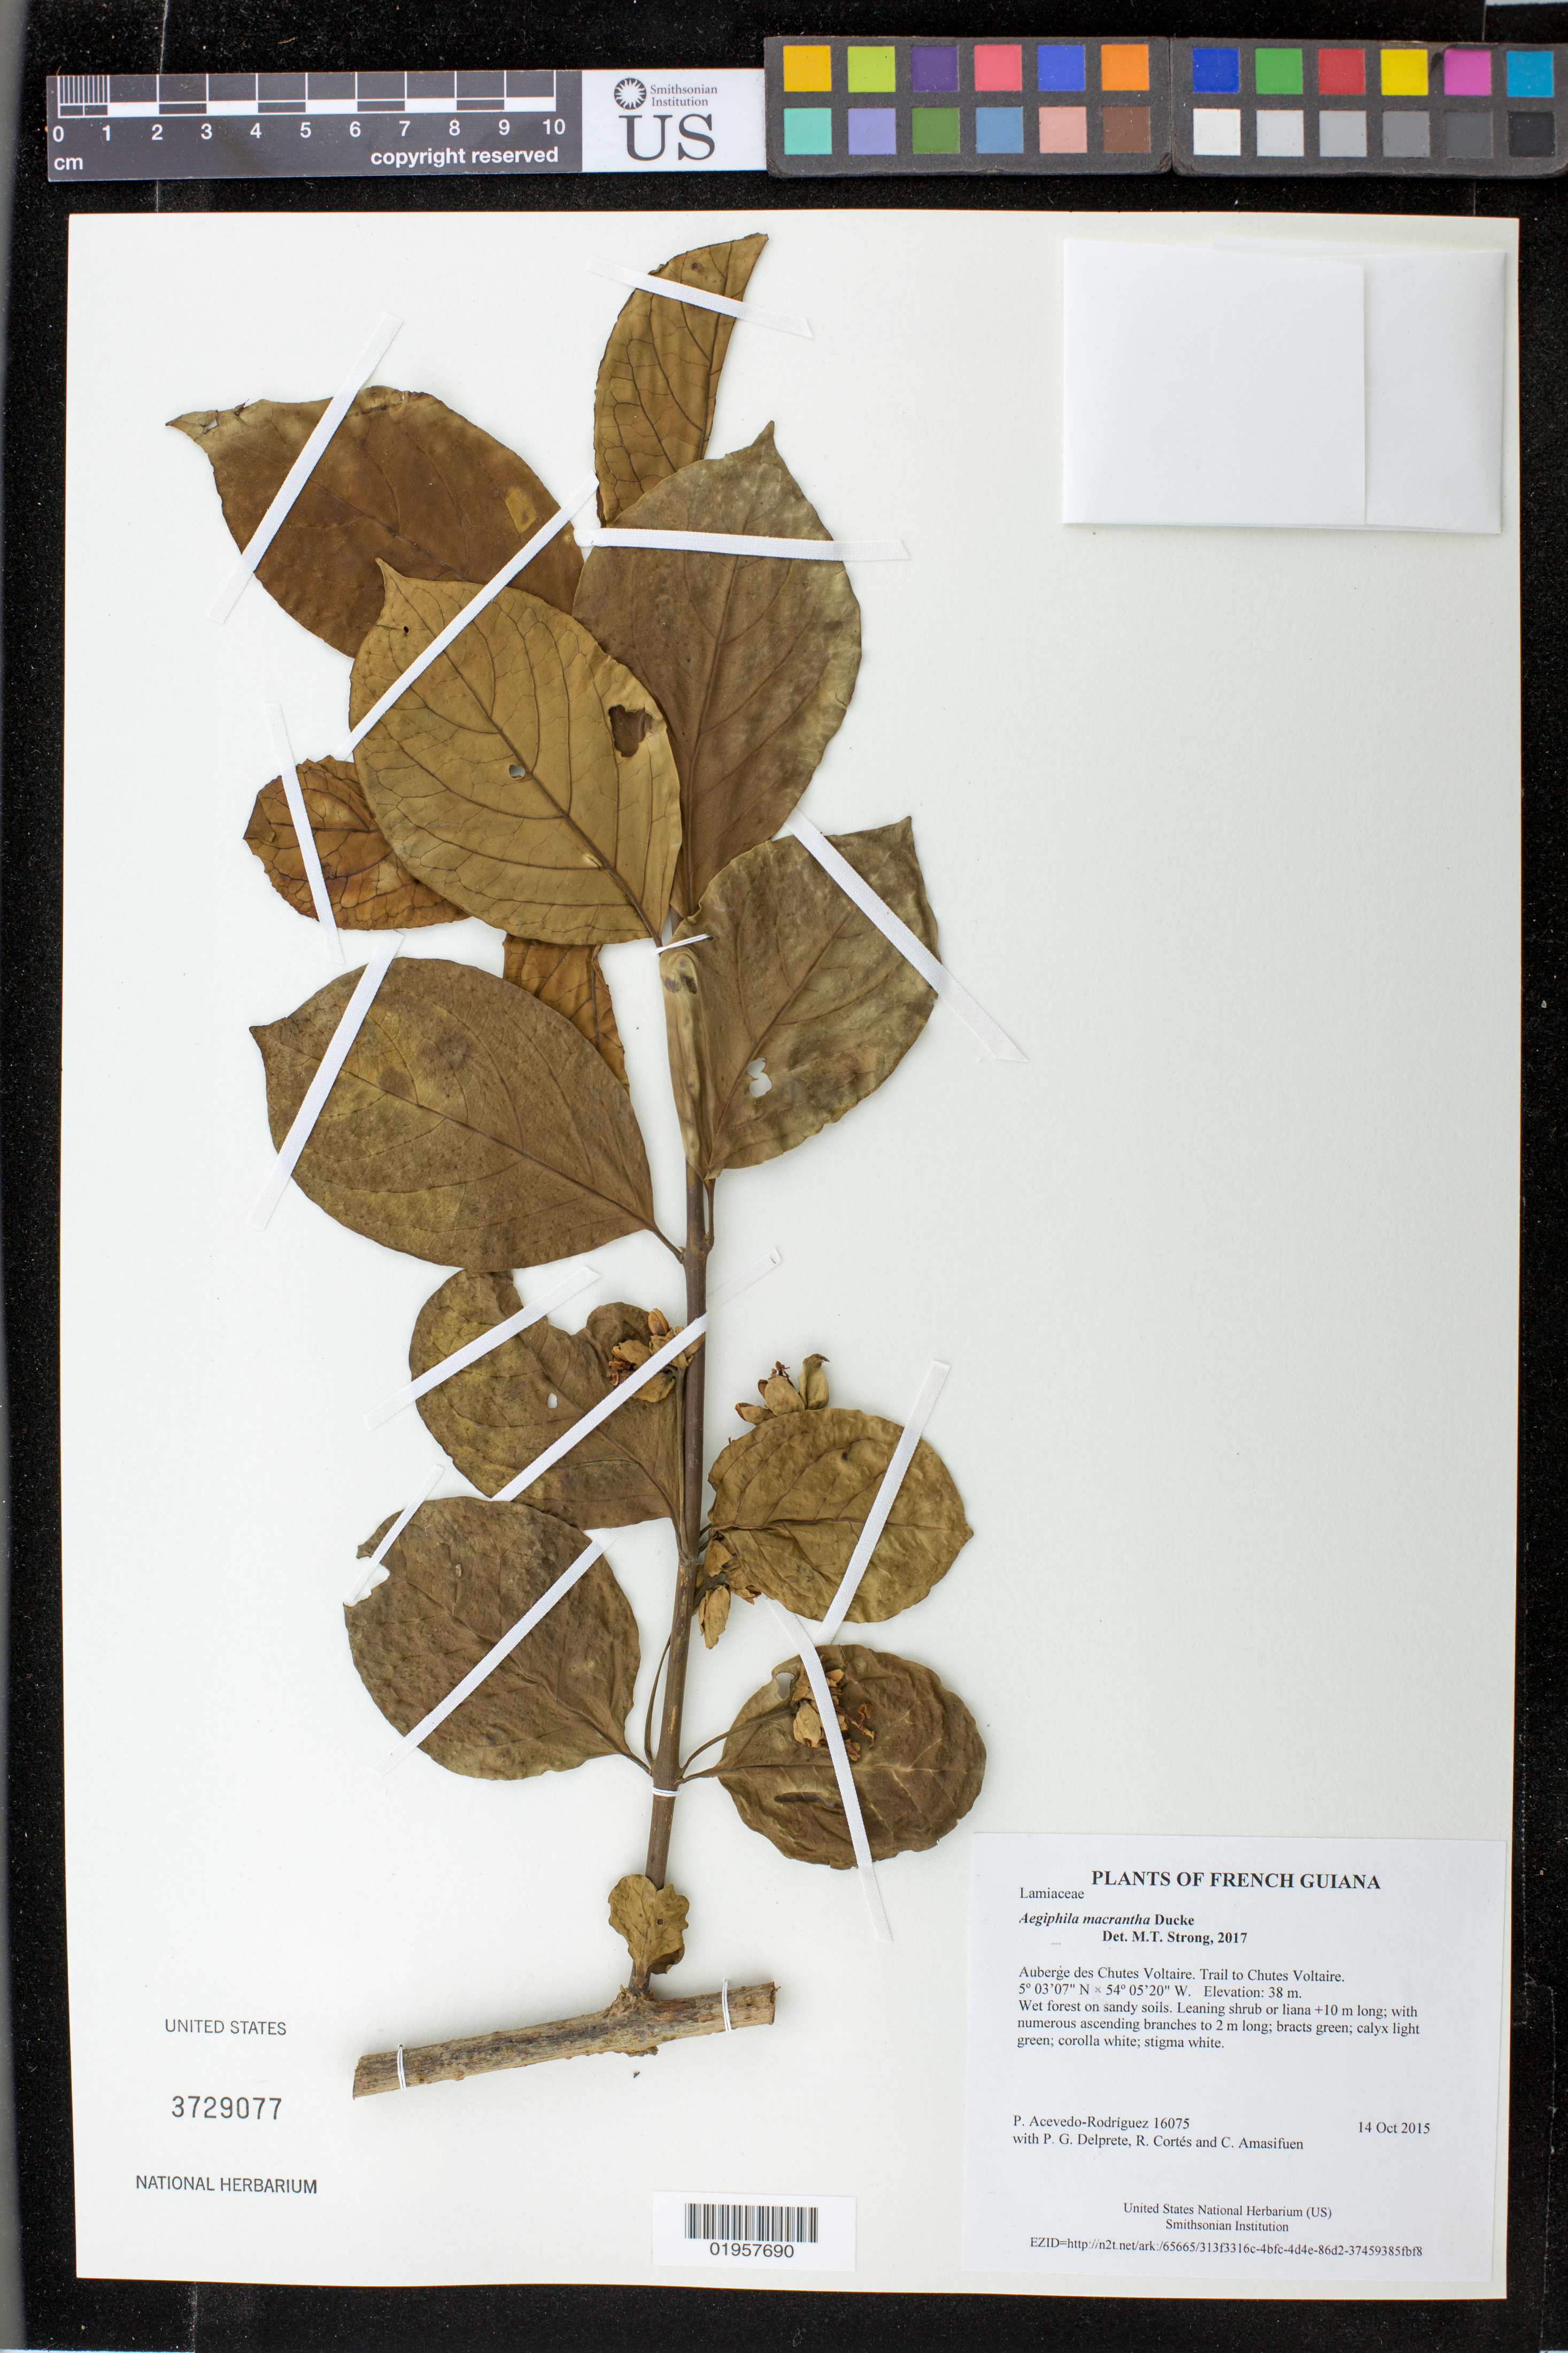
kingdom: Plantae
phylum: Tracheophyta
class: Magnoliopsida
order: Lamiales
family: Lamiaceae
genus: Aegiphila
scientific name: Aegiphila macrantha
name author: Ducke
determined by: Strong, M. T., (US), Smithsonian Institution - National Museum of Natural History (UNITED STATES)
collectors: P. Acevedo-Rodr., P. G. Delprete, R. Cortés & C. Amasifuen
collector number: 16075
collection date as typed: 14 October 2015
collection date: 2015-10-14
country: French Guiana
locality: Auberge des Chutes Voltaire. Trail to Chutes Voltaire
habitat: Wet forest on sandy soils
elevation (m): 38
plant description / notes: NY, MO, K, US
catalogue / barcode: US 3729077